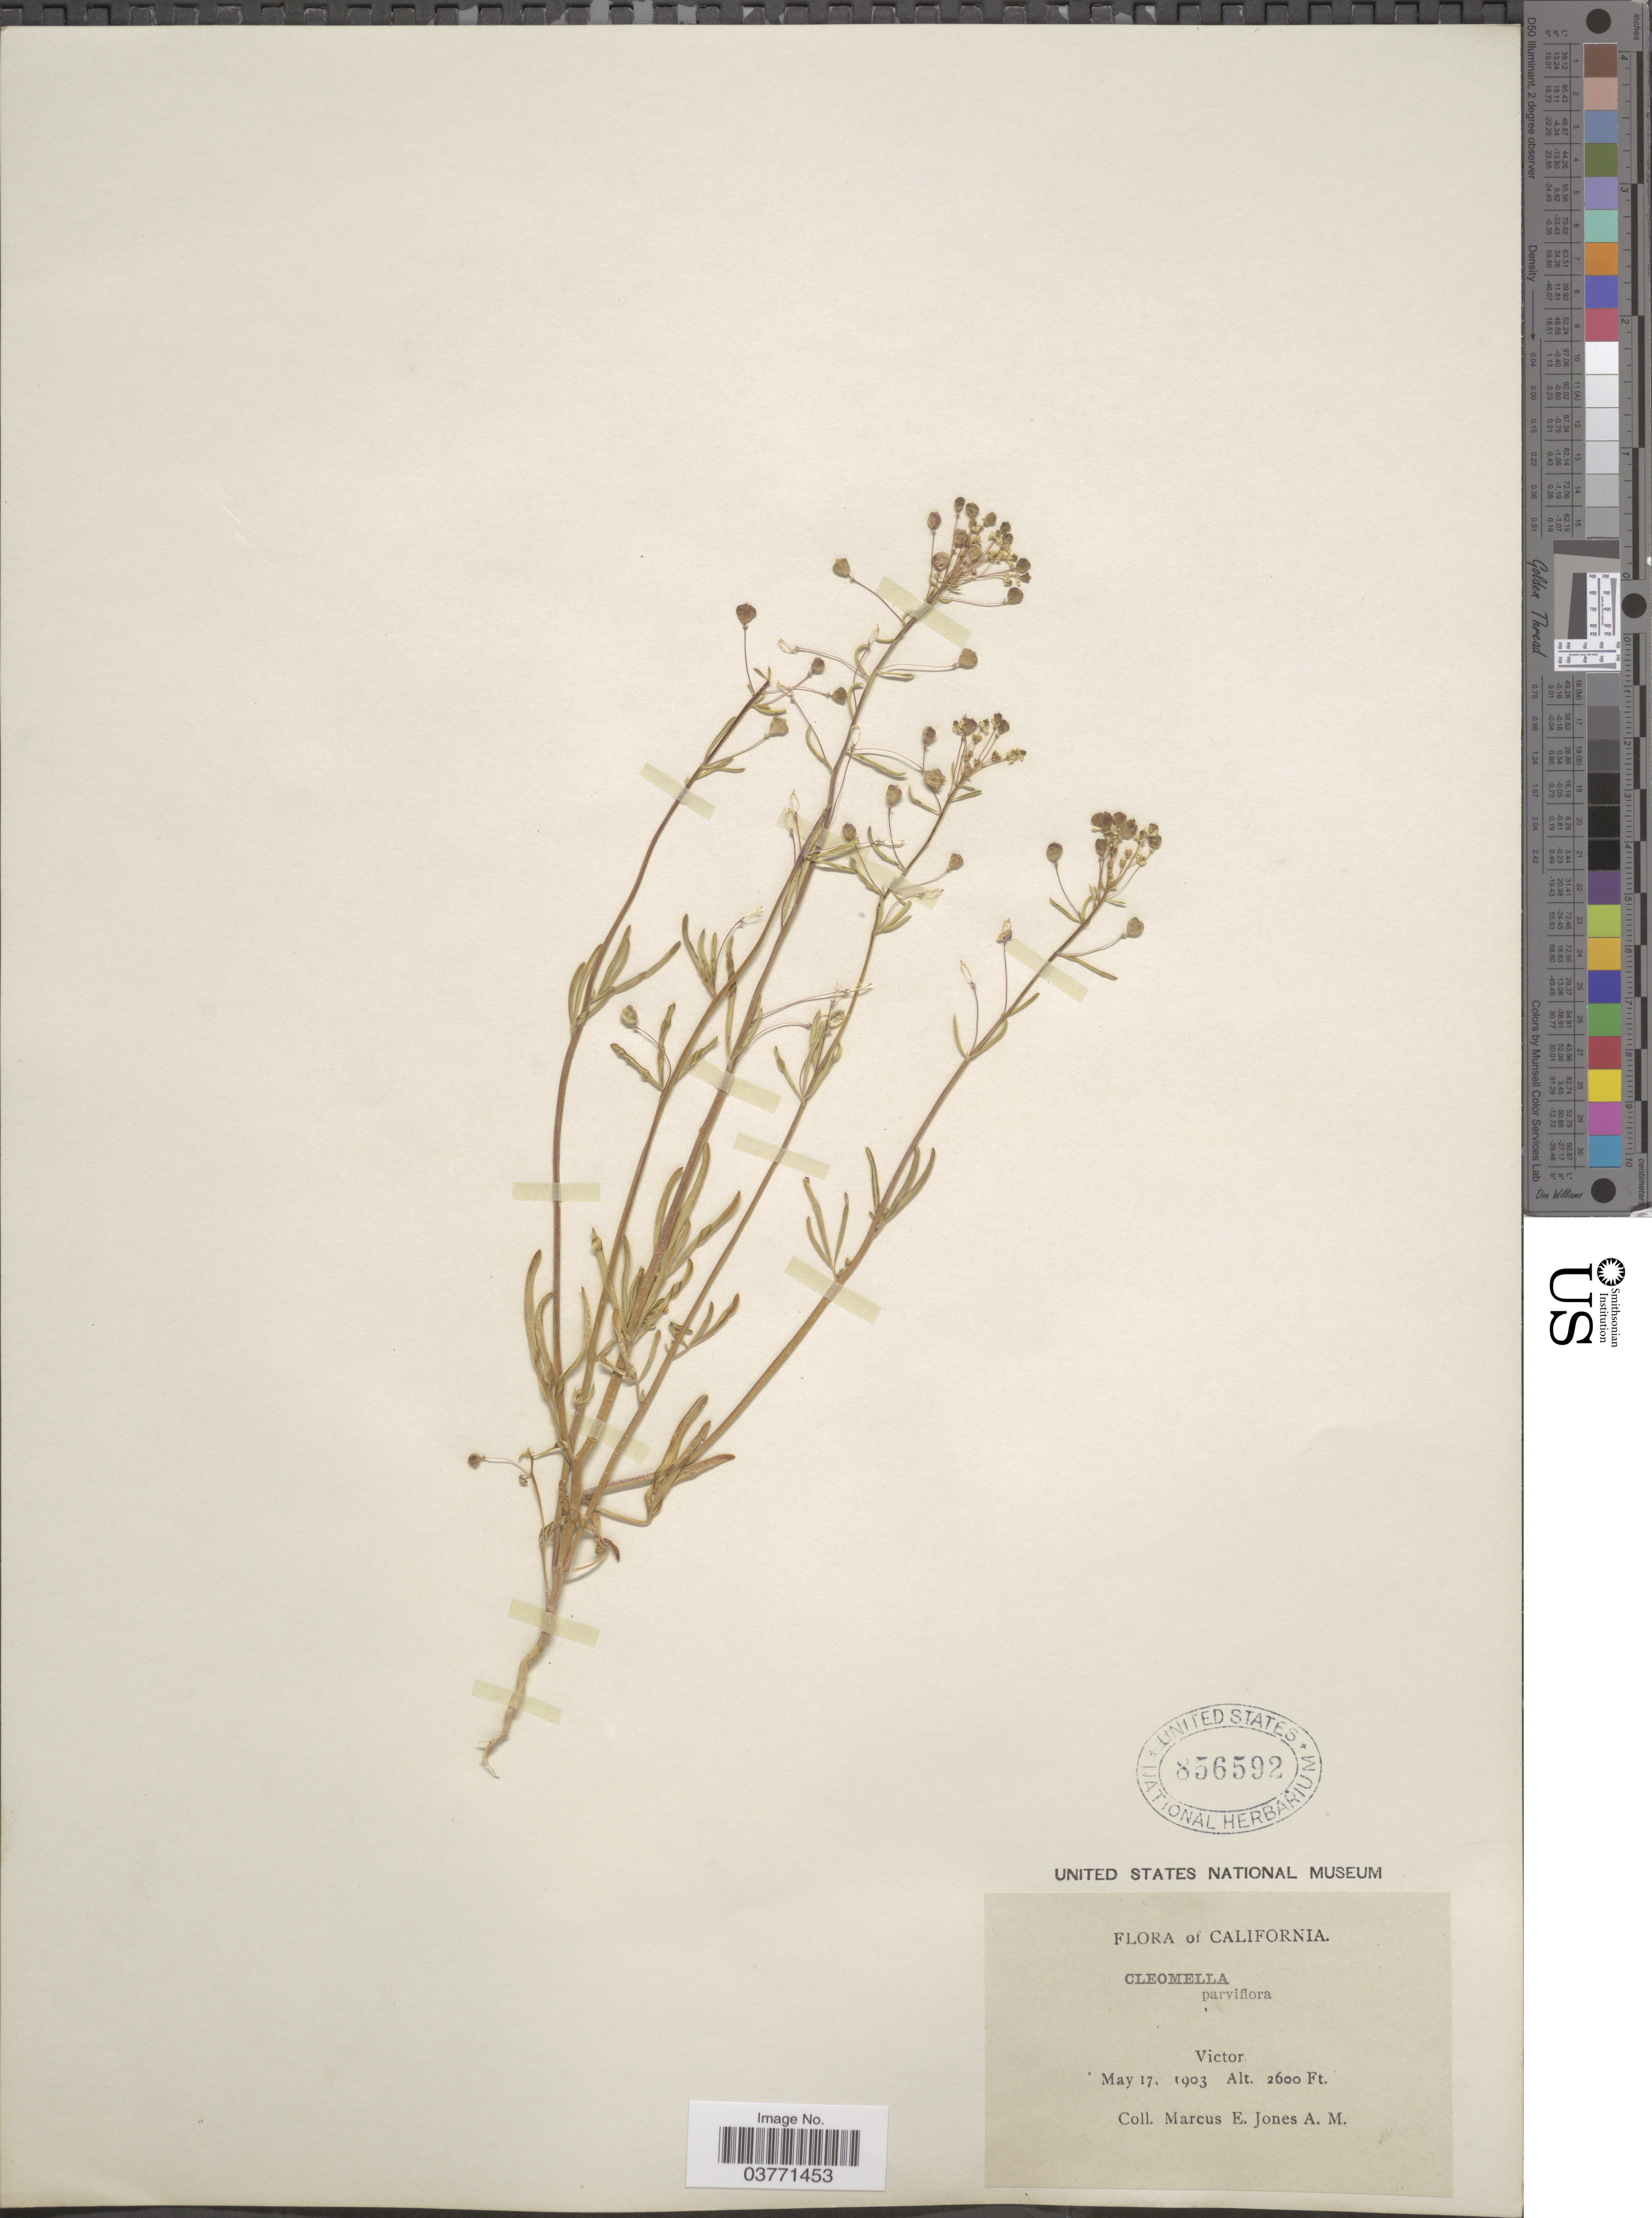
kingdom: Plantae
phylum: Tracheophyta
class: Magnoliopsida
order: Brassicales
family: Cleomaceae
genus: Cleomella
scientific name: Cleomella parviflora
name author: A. Gray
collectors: M. E. Jones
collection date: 1903-05-17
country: United States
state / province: California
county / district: San Joaquin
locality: Victor.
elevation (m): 792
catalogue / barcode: US 856592